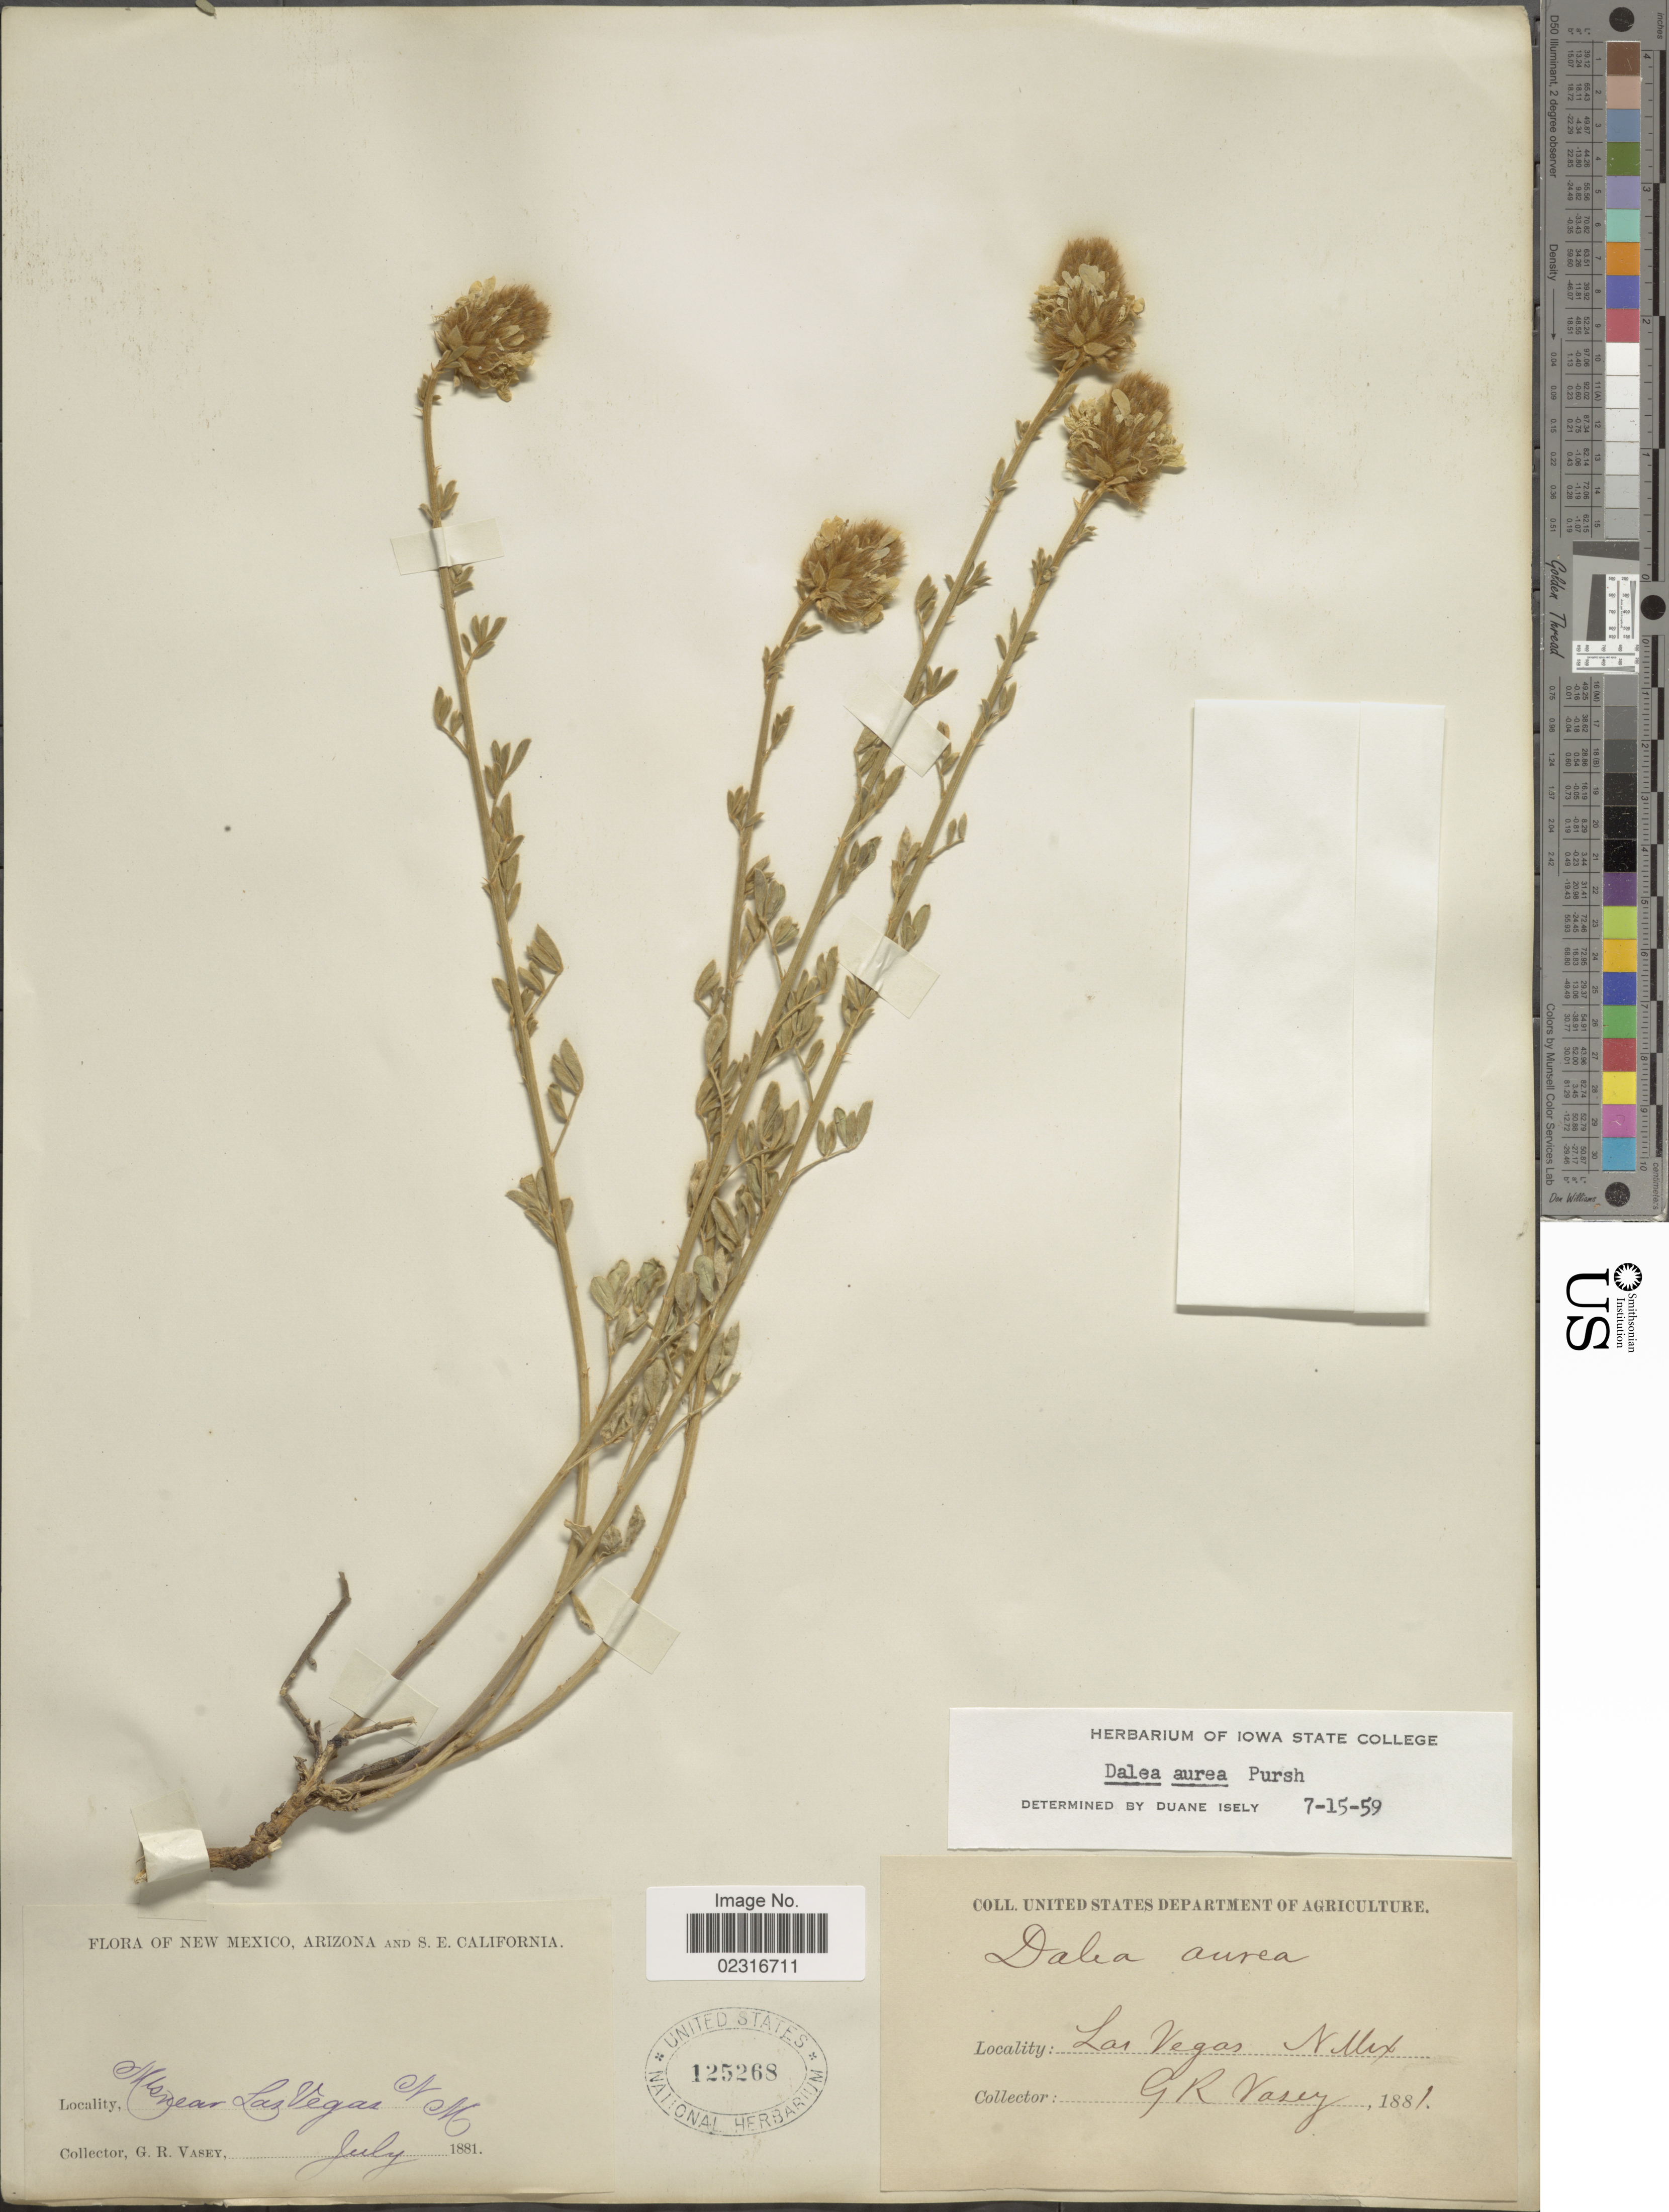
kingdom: Plantae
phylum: Tracheophyta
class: Magnoliopsida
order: Fabales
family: Fabaceae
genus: Dalea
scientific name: Dalea aurea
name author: Nutt. ex Pursh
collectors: G. R. Vasey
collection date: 1881-07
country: United States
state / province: New Mexico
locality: Near Las Vegas N. Mex.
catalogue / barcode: US 125268